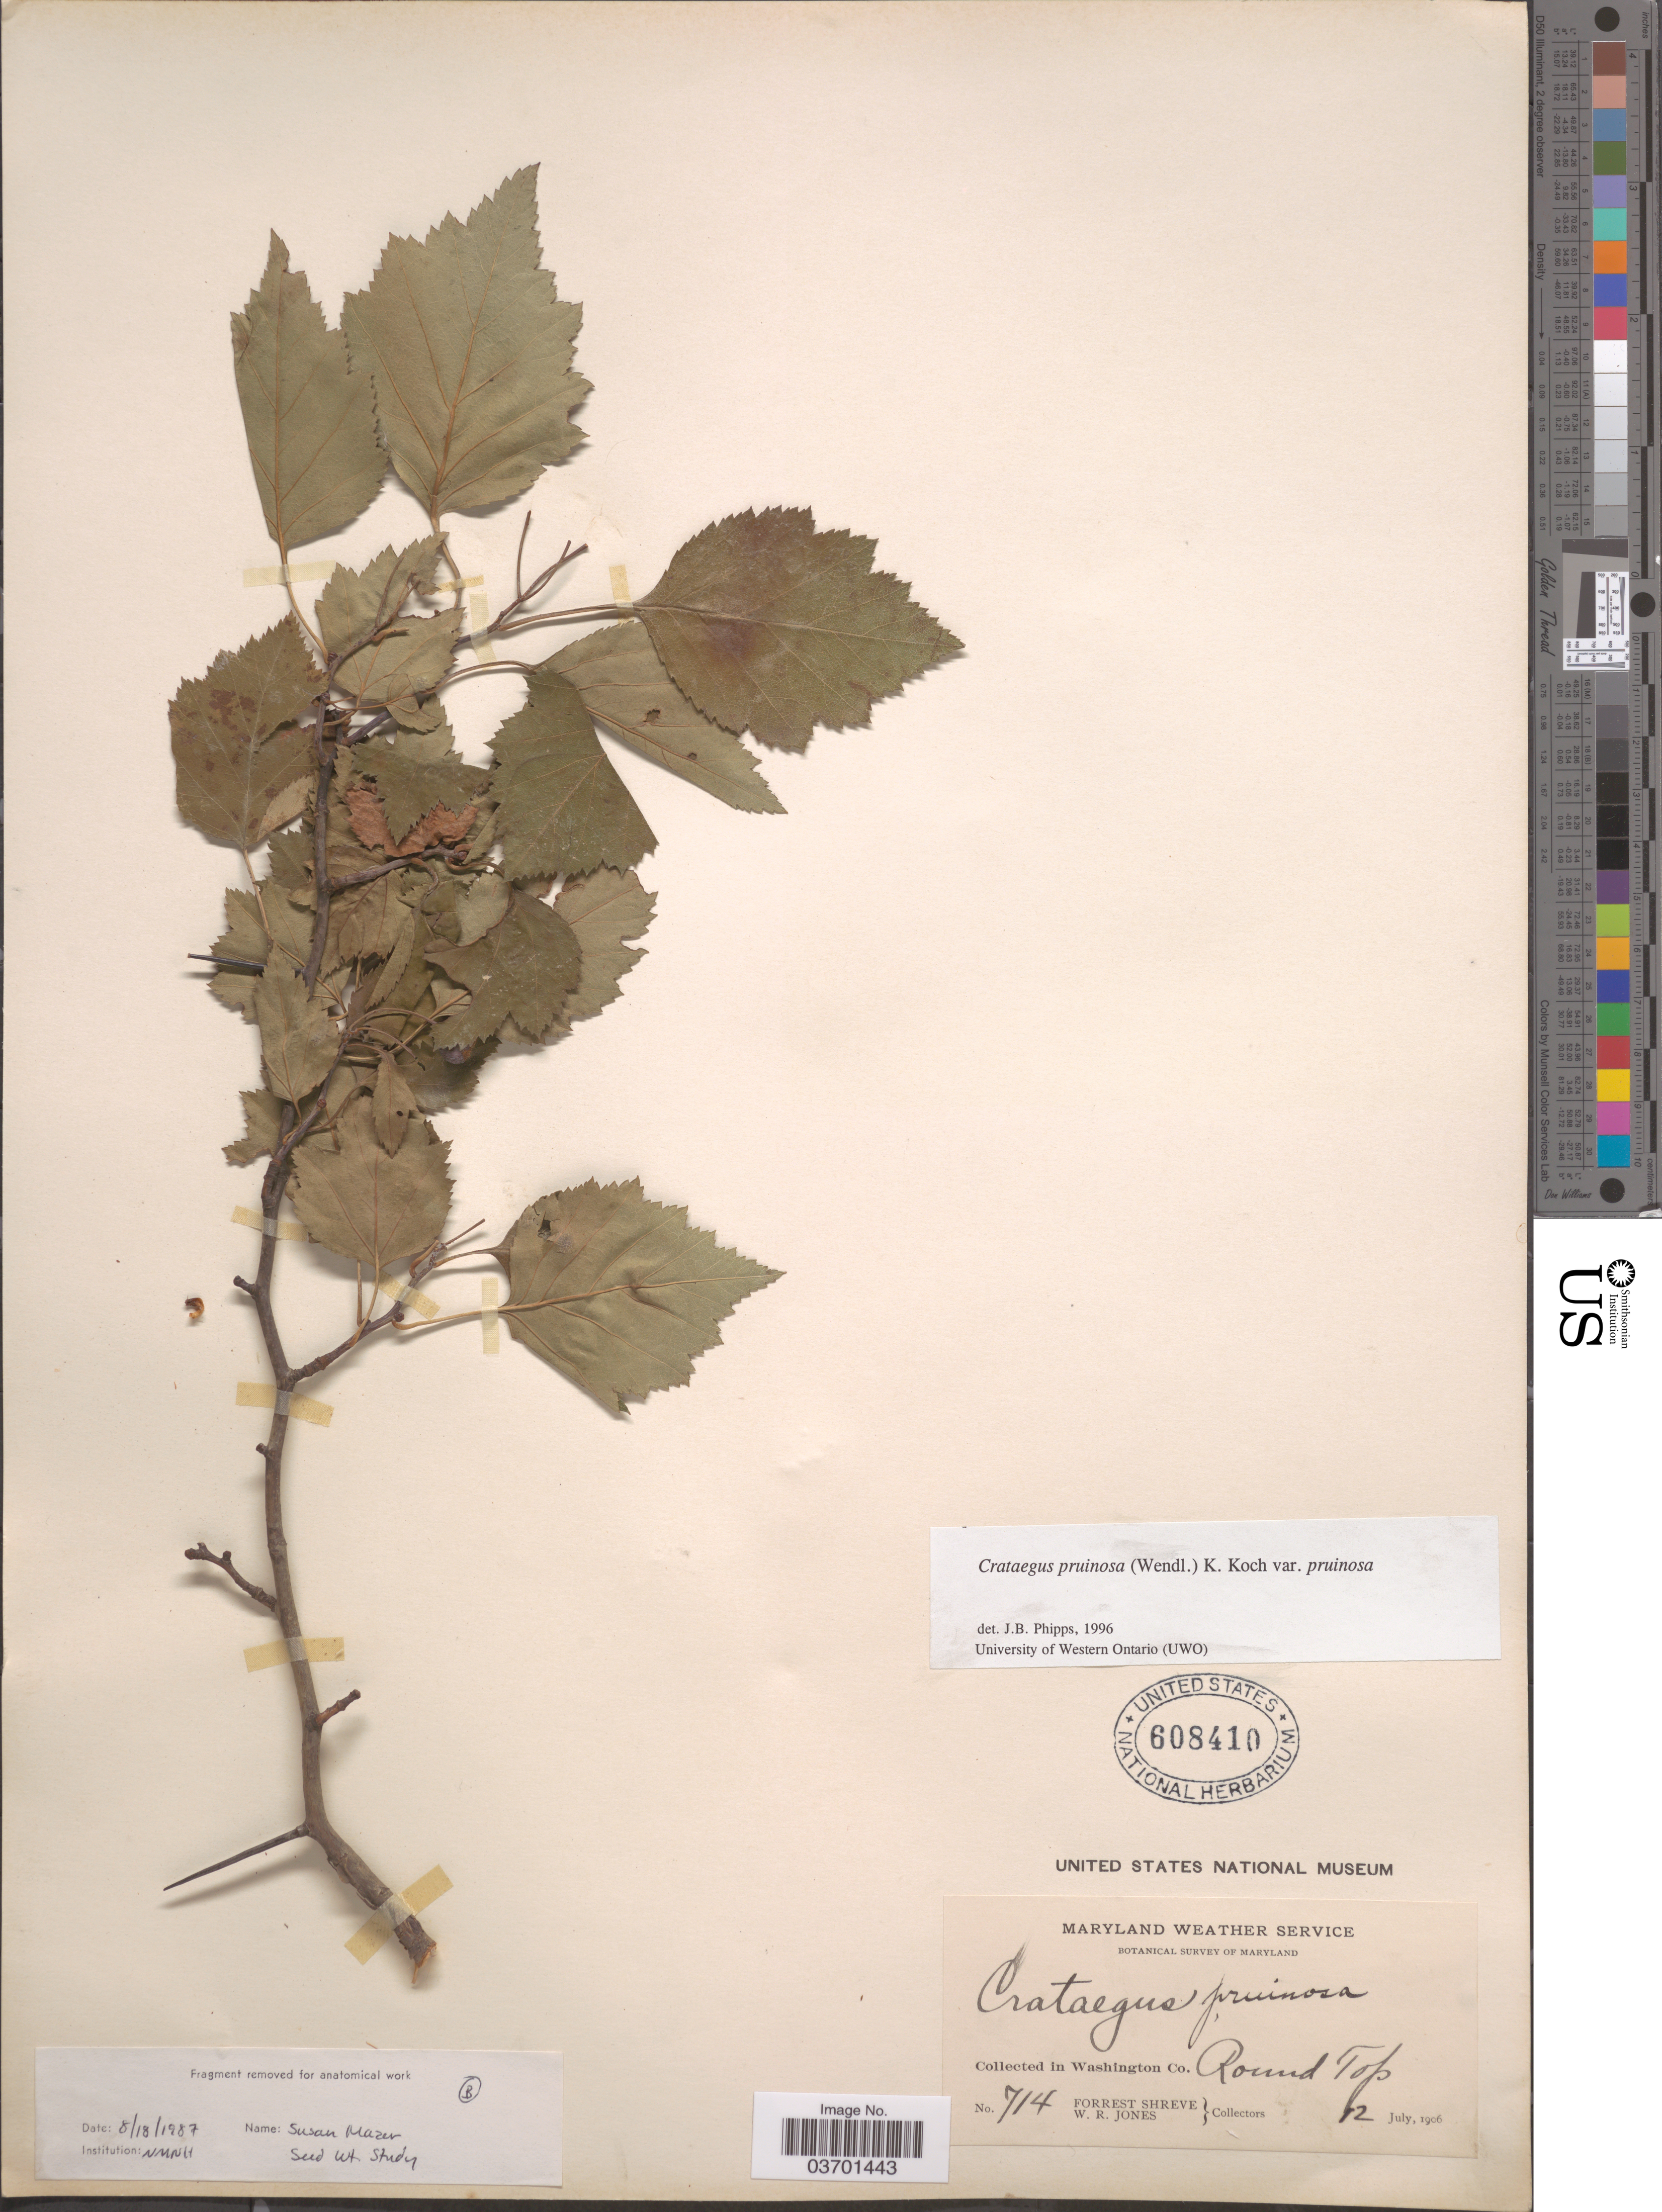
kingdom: Plantae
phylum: Tracheophyta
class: Magnoliopsida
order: Rosales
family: Rosaceae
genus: Crataegus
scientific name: Crataegus pruinosa var. pruinosa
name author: (H.L. Wendl.) K. Koch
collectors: F. Shreve & W. R. Jones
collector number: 714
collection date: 1906-07-12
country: United States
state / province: Maryland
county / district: Washngton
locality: Maryland Weather Service. [unsure placement] In Washington Co. Round Top.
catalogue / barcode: US 608410